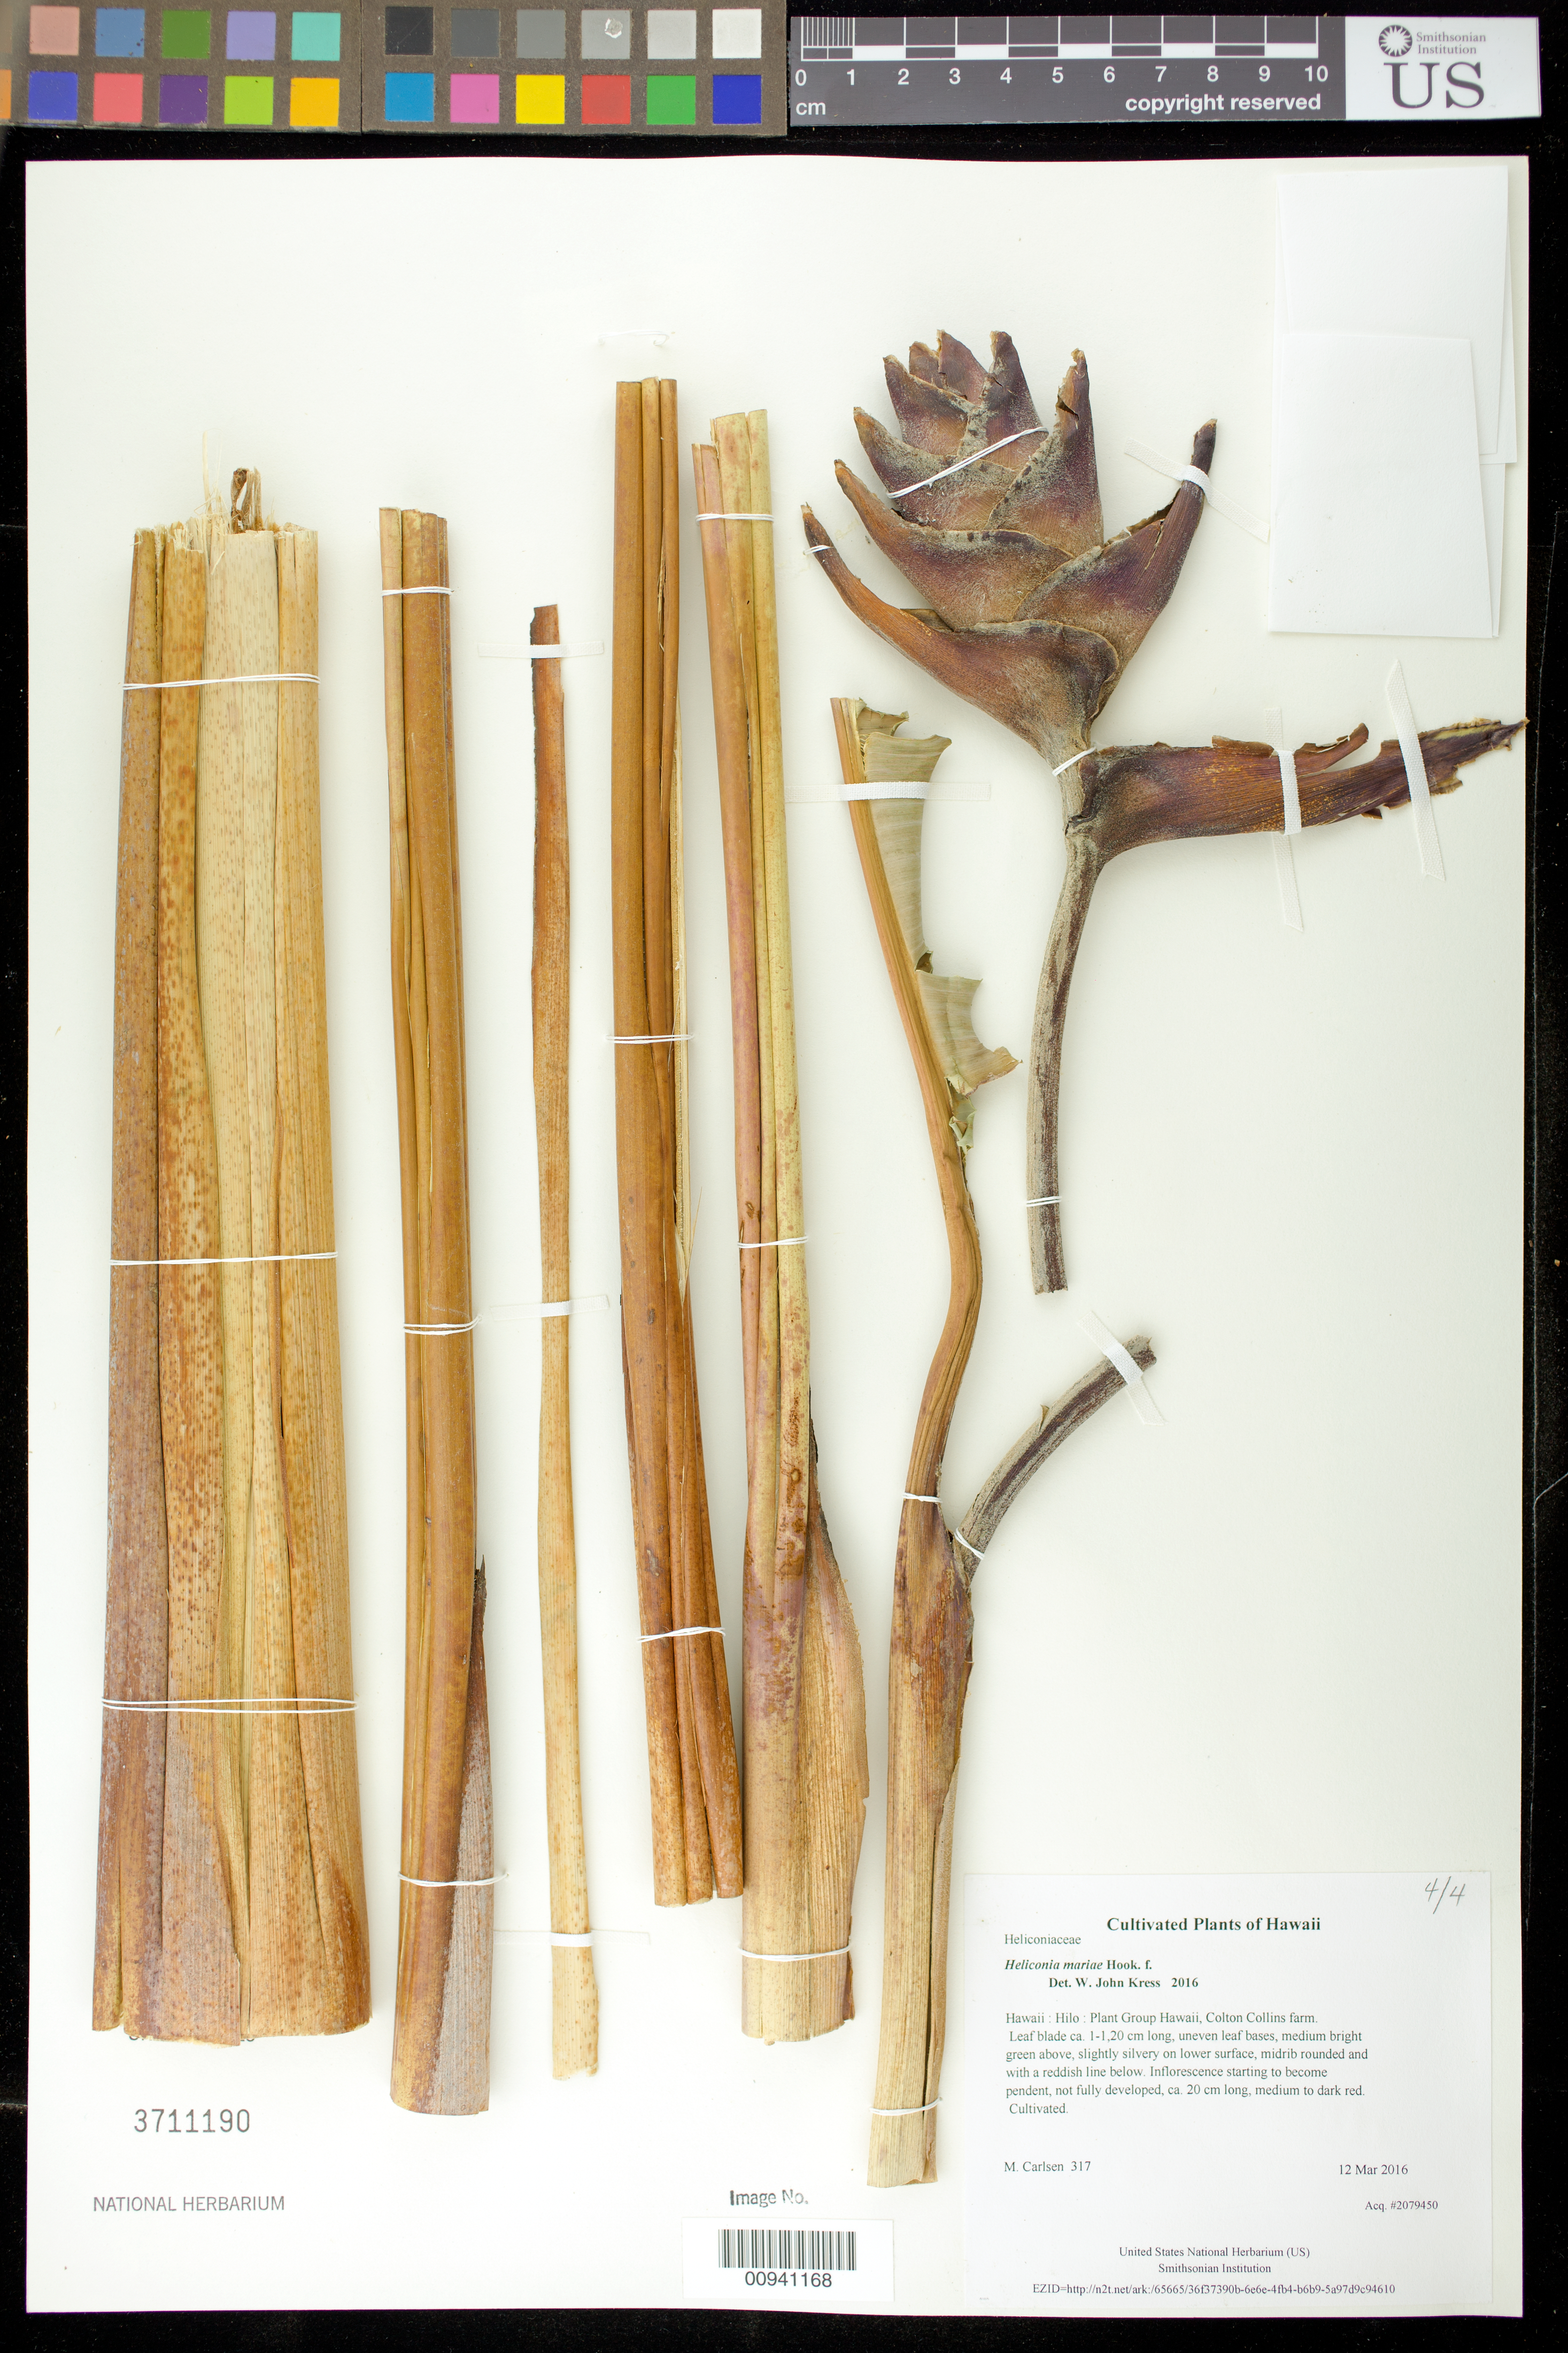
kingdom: Plantae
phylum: Tracheophyta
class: Liliopsida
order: Zingiberales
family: Heliconiaceae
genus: Heliconia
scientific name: Heliconia mariae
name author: Hook. f.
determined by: Kress, W. J., (US), Smithsonian Institution - National Museum of Natural History (UNITED STATES)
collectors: M. M. Carlsen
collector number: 317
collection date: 2016-03-12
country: United States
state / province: Hawaii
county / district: Hawaii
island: Hawaii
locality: Plant Group Hawaii, Colton Collins farm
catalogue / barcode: US 3711190